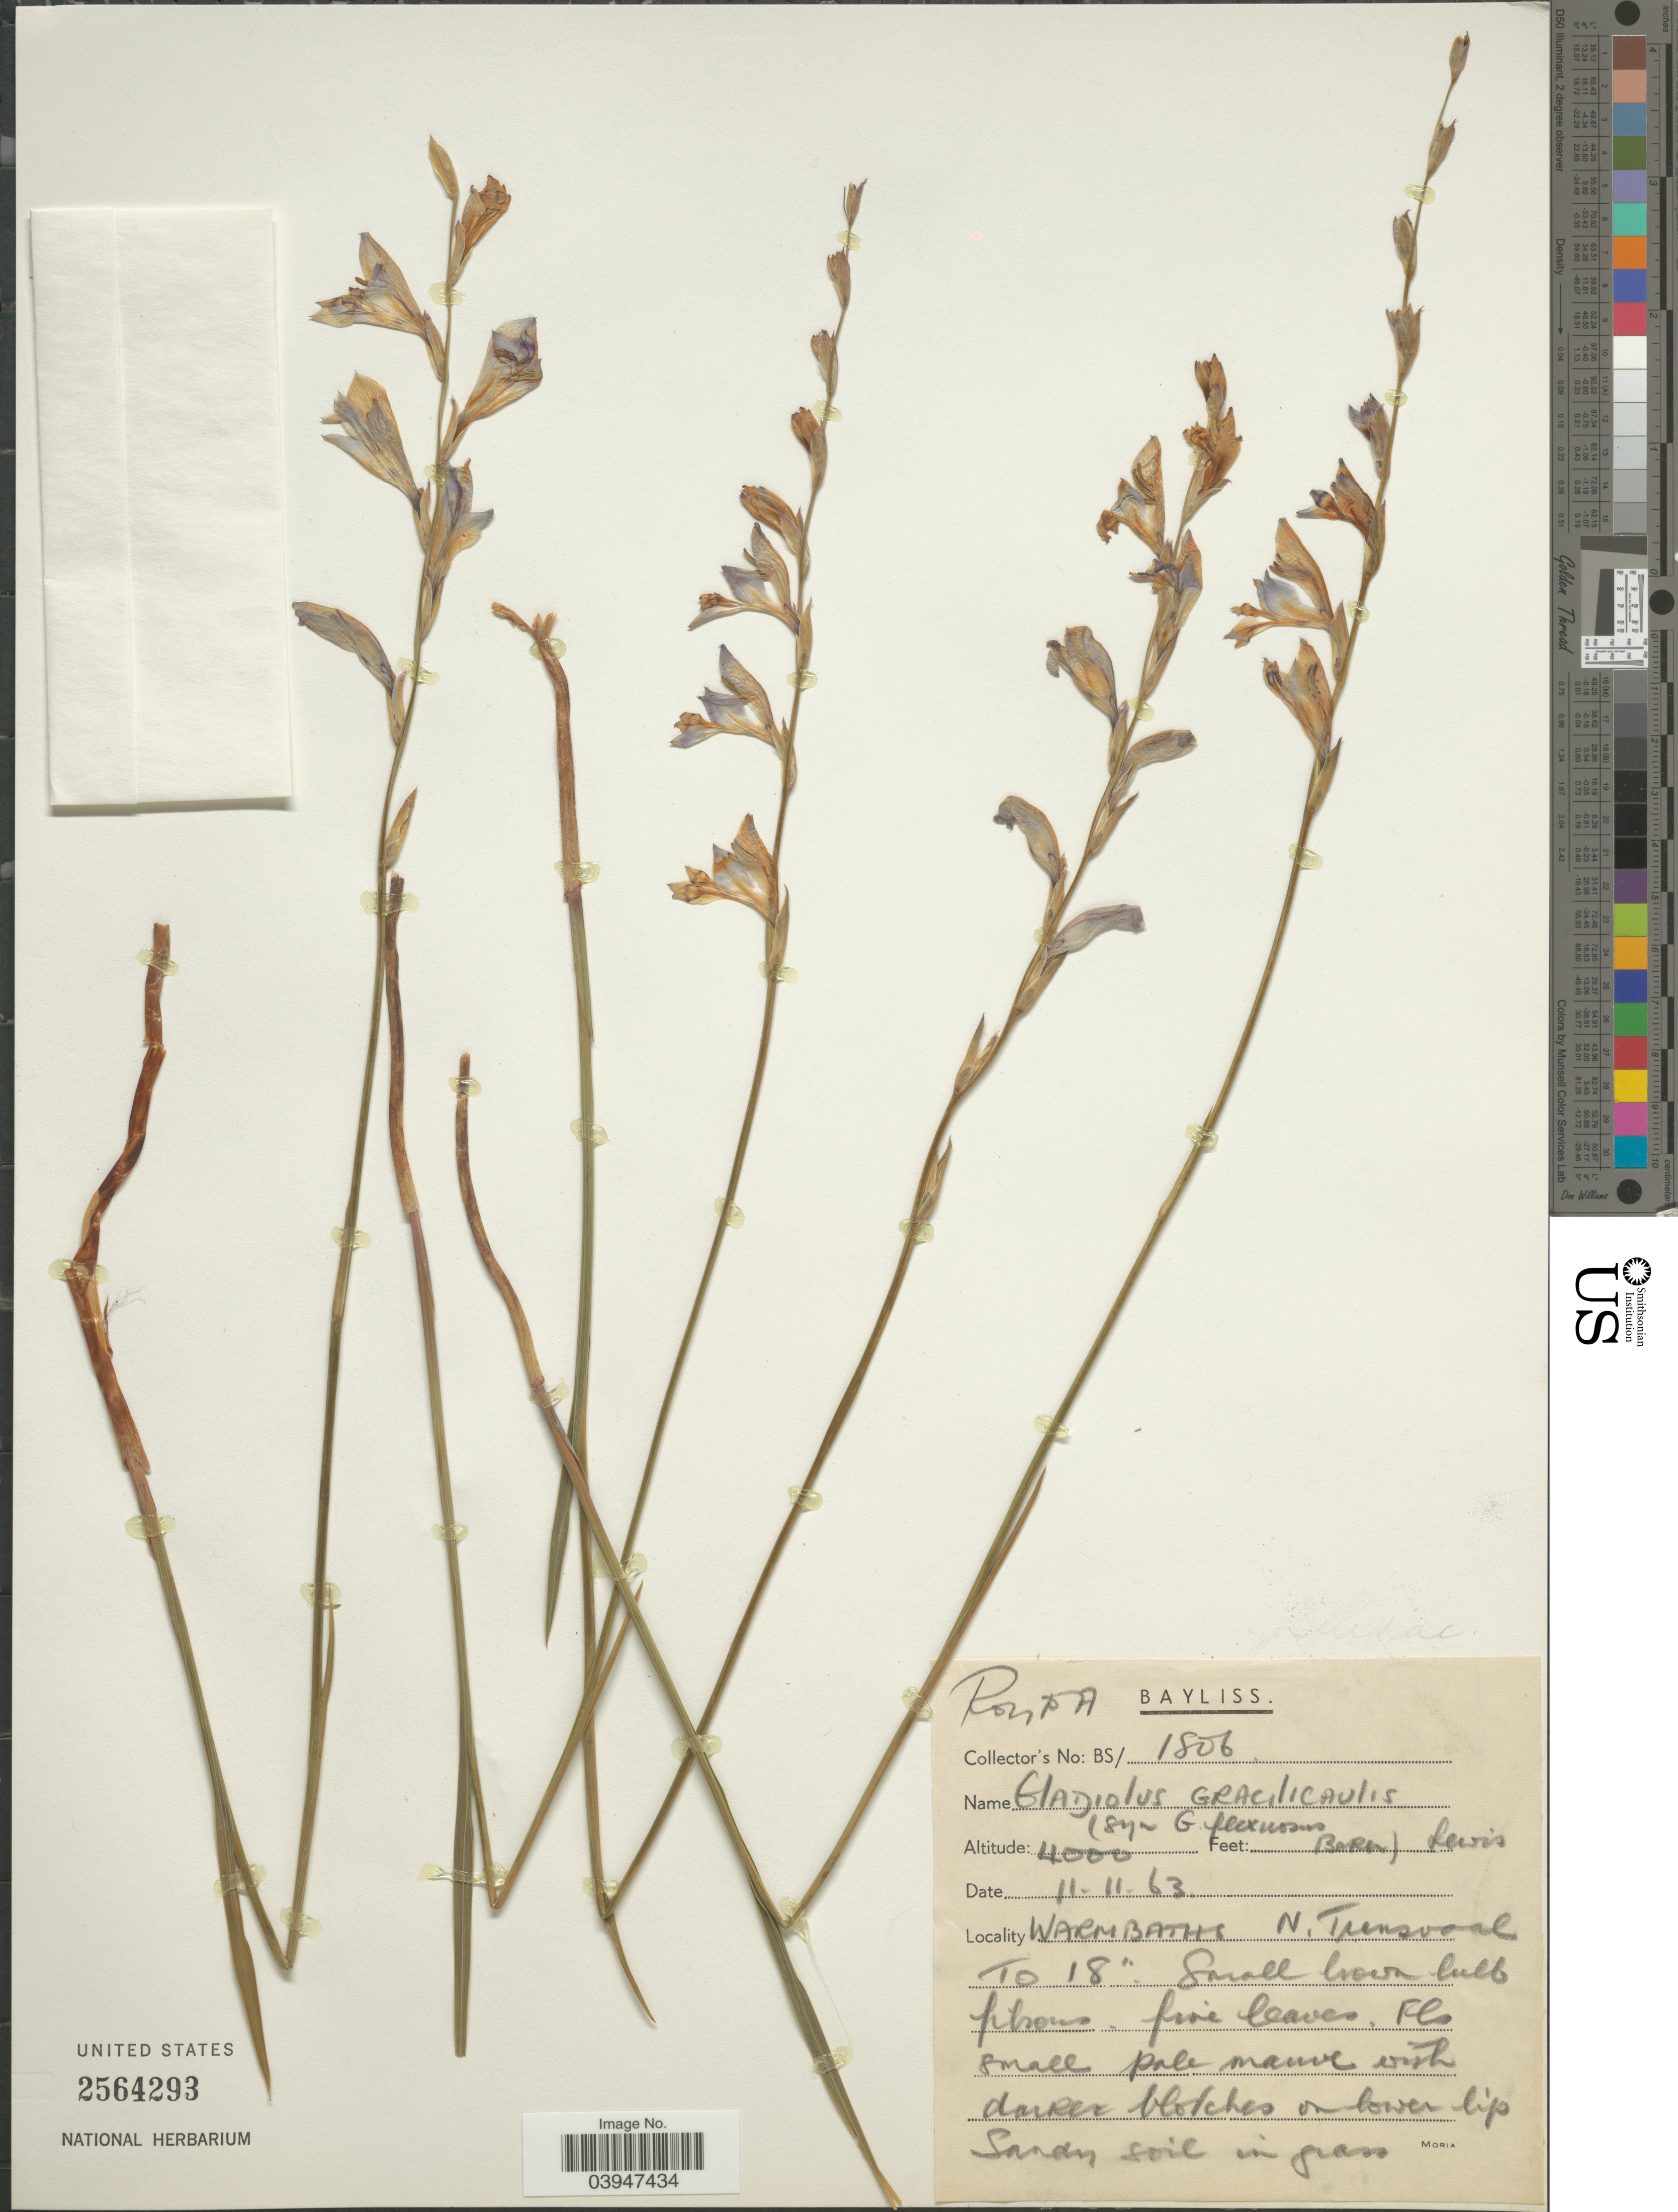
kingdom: Plantae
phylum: Tracheophyta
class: Liliopsida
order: Asparagales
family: Iridaceae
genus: Gladiolus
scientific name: Gladiolus gracilicaulis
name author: G.J. Lewis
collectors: R. Bayliss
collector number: BS/1806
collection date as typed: Transcribed d/m/y: 11/11/63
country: South Africa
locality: Warmbaths N. Transvaal.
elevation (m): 1219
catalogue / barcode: US 2564293